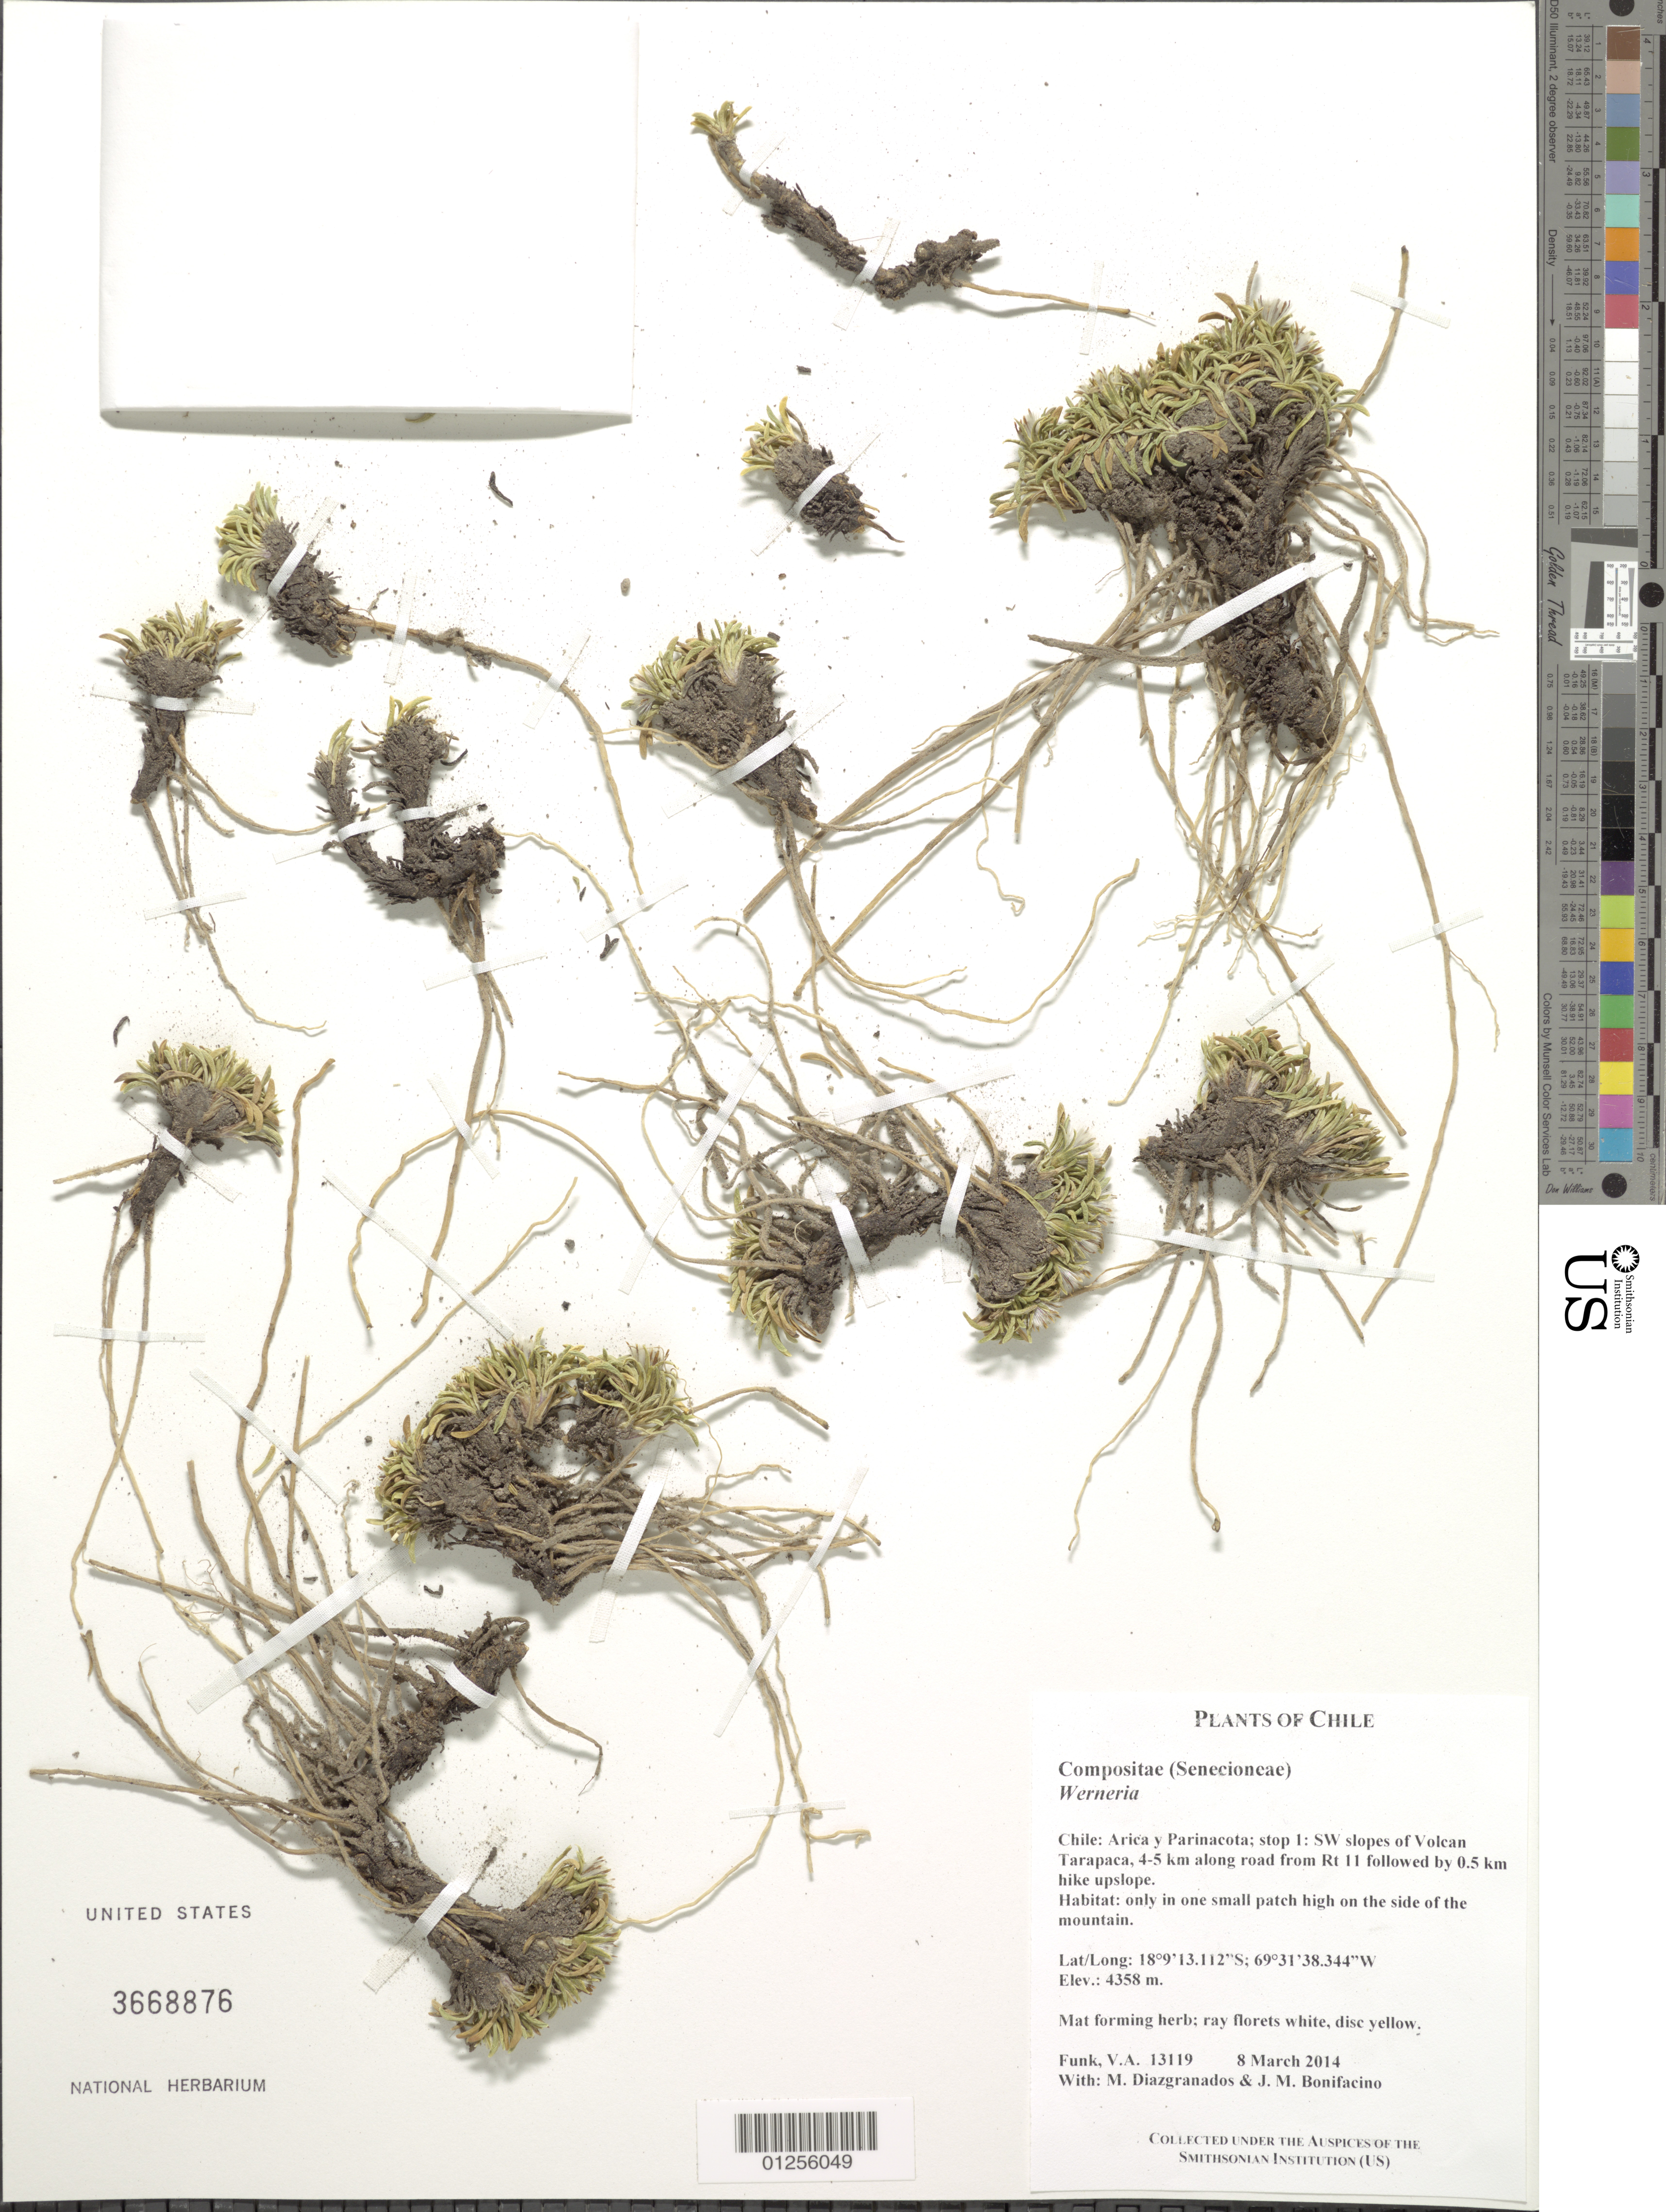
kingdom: Plantae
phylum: Tracheophyta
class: Magnoliopsida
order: Asterales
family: Asteraceae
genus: Werneria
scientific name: Werneria sp.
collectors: V. Funk, M. Diazgranados C. & M. Bonifacino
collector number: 13119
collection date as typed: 8 March 2014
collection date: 2014-03-08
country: Chile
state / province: Arica y Parinacota (XV)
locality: SW slopes of Volcan Tarapaca, 4-5 km along road from Rt11 followed by 0.5 km hike upslope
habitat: on in one small patch high on the side of the mountain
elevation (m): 4301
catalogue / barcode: US 3668876